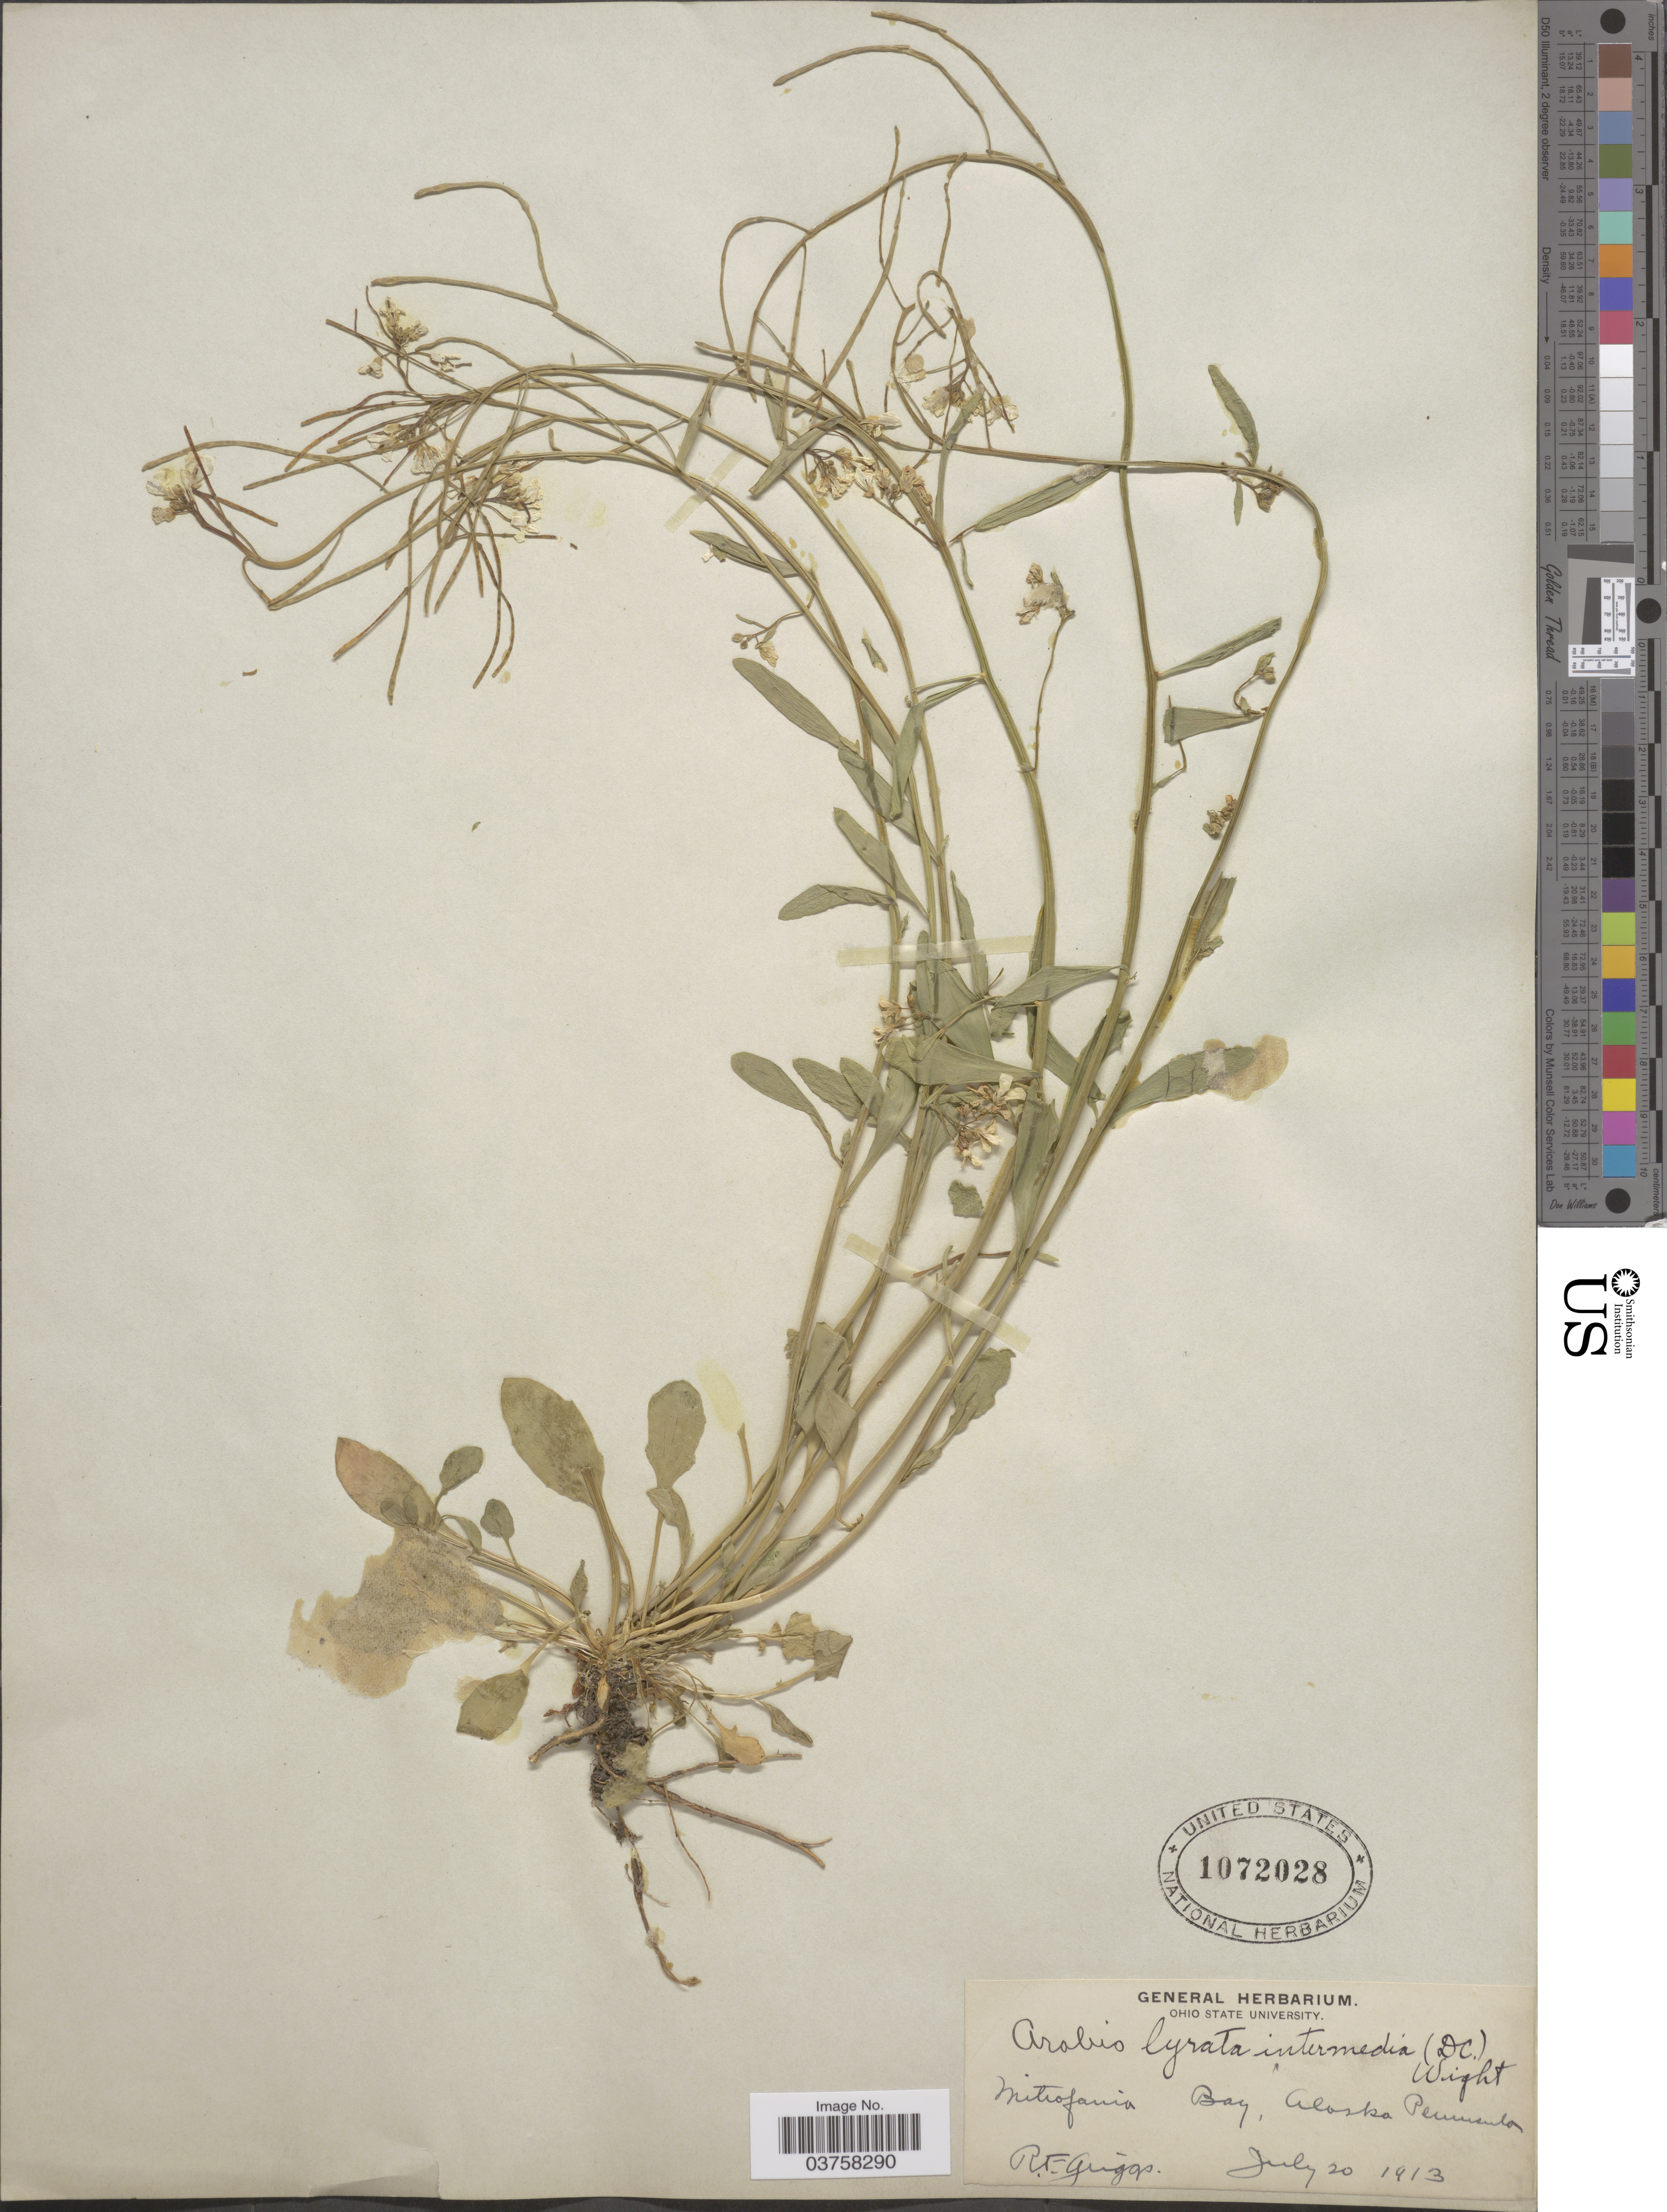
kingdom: Plantae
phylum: Tracheophyta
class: Magnoliopsida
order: Brassicales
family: Brassicaceae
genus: Arabidopsis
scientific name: Arabidopsis lyrata subsp. kamchatica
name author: (Fisch. ex DC.) O'Kane & Al-Shehbaz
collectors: R. F. Griggs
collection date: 1913-07-20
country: United States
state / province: Alaska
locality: Mitrofania Bay, Alaska Peninsula.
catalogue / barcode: US 1072028